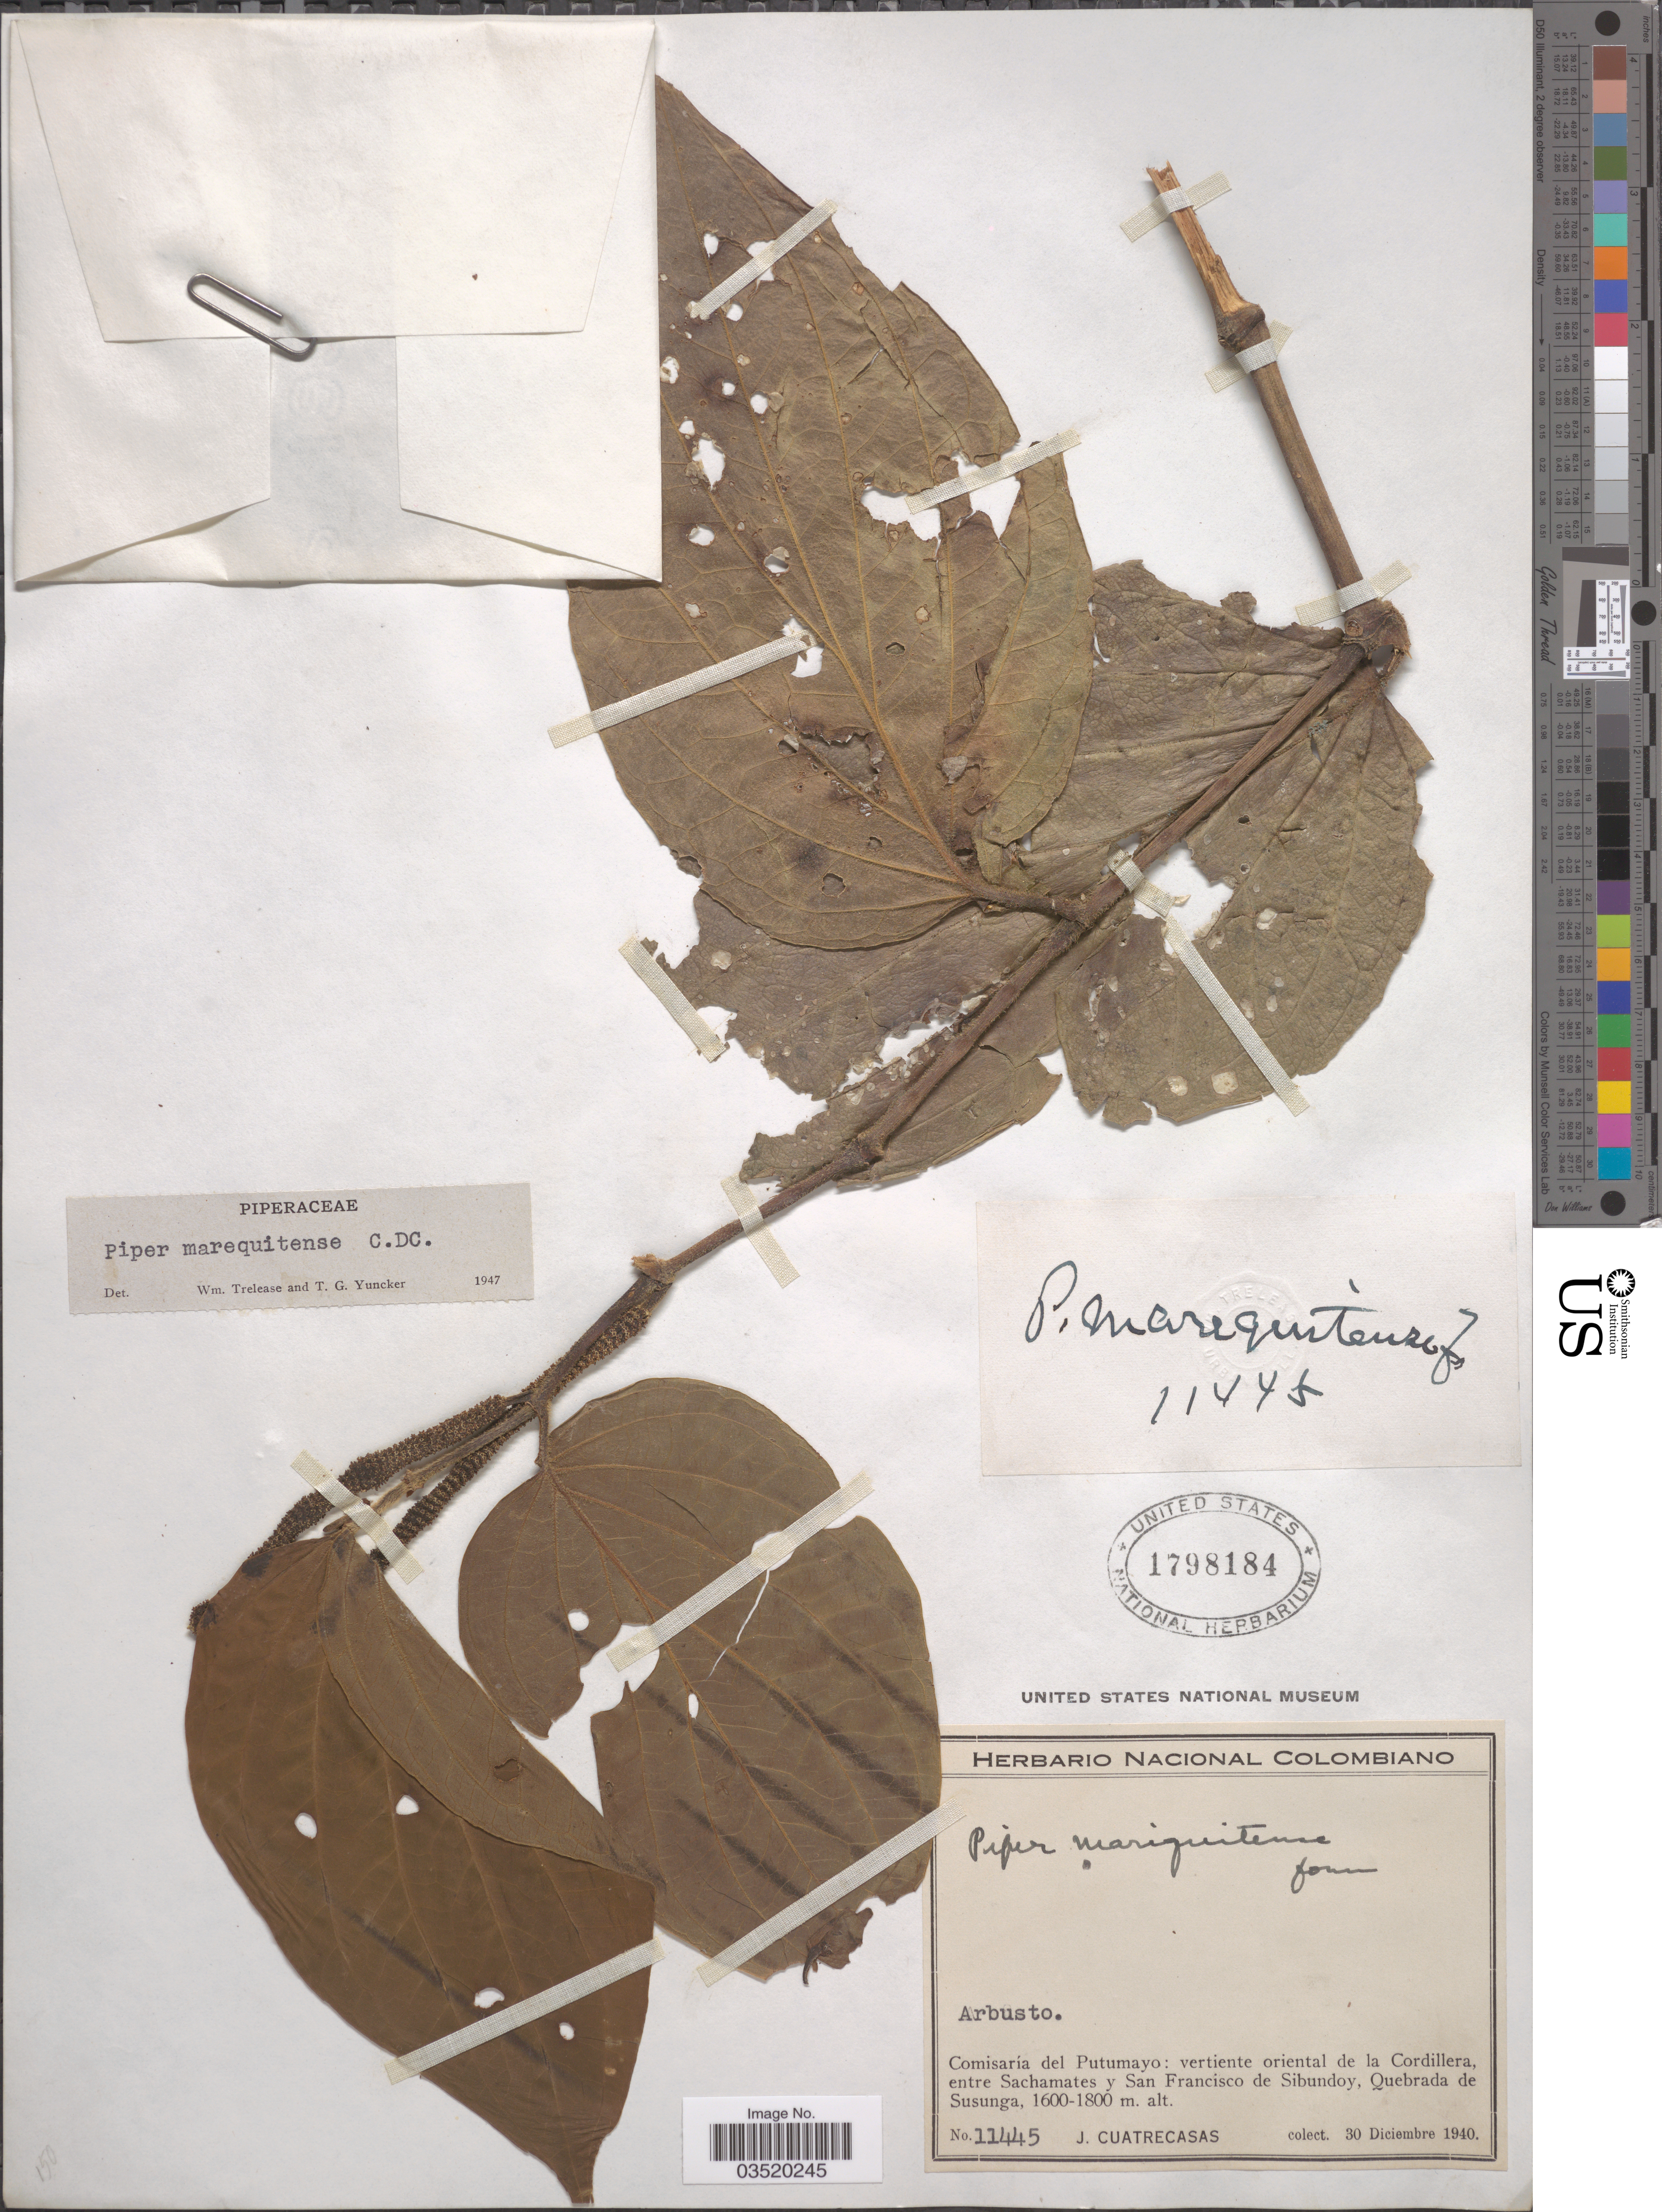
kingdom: Plantae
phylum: Tracheophyta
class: Magnoliopsida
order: Piperales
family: Piperaceae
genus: Piper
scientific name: Piper marequitense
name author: C. DC.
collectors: J. Cuatrecasas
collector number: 11445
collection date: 1940-12-30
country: Colombia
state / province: Putumayo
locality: Comisaria del Putumayo: vertiente oriental de la Cordillera, entre Sachamates y San Francisco de Sibundoy, Quebrada de Susunga.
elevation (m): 1600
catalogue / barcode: US 1798184